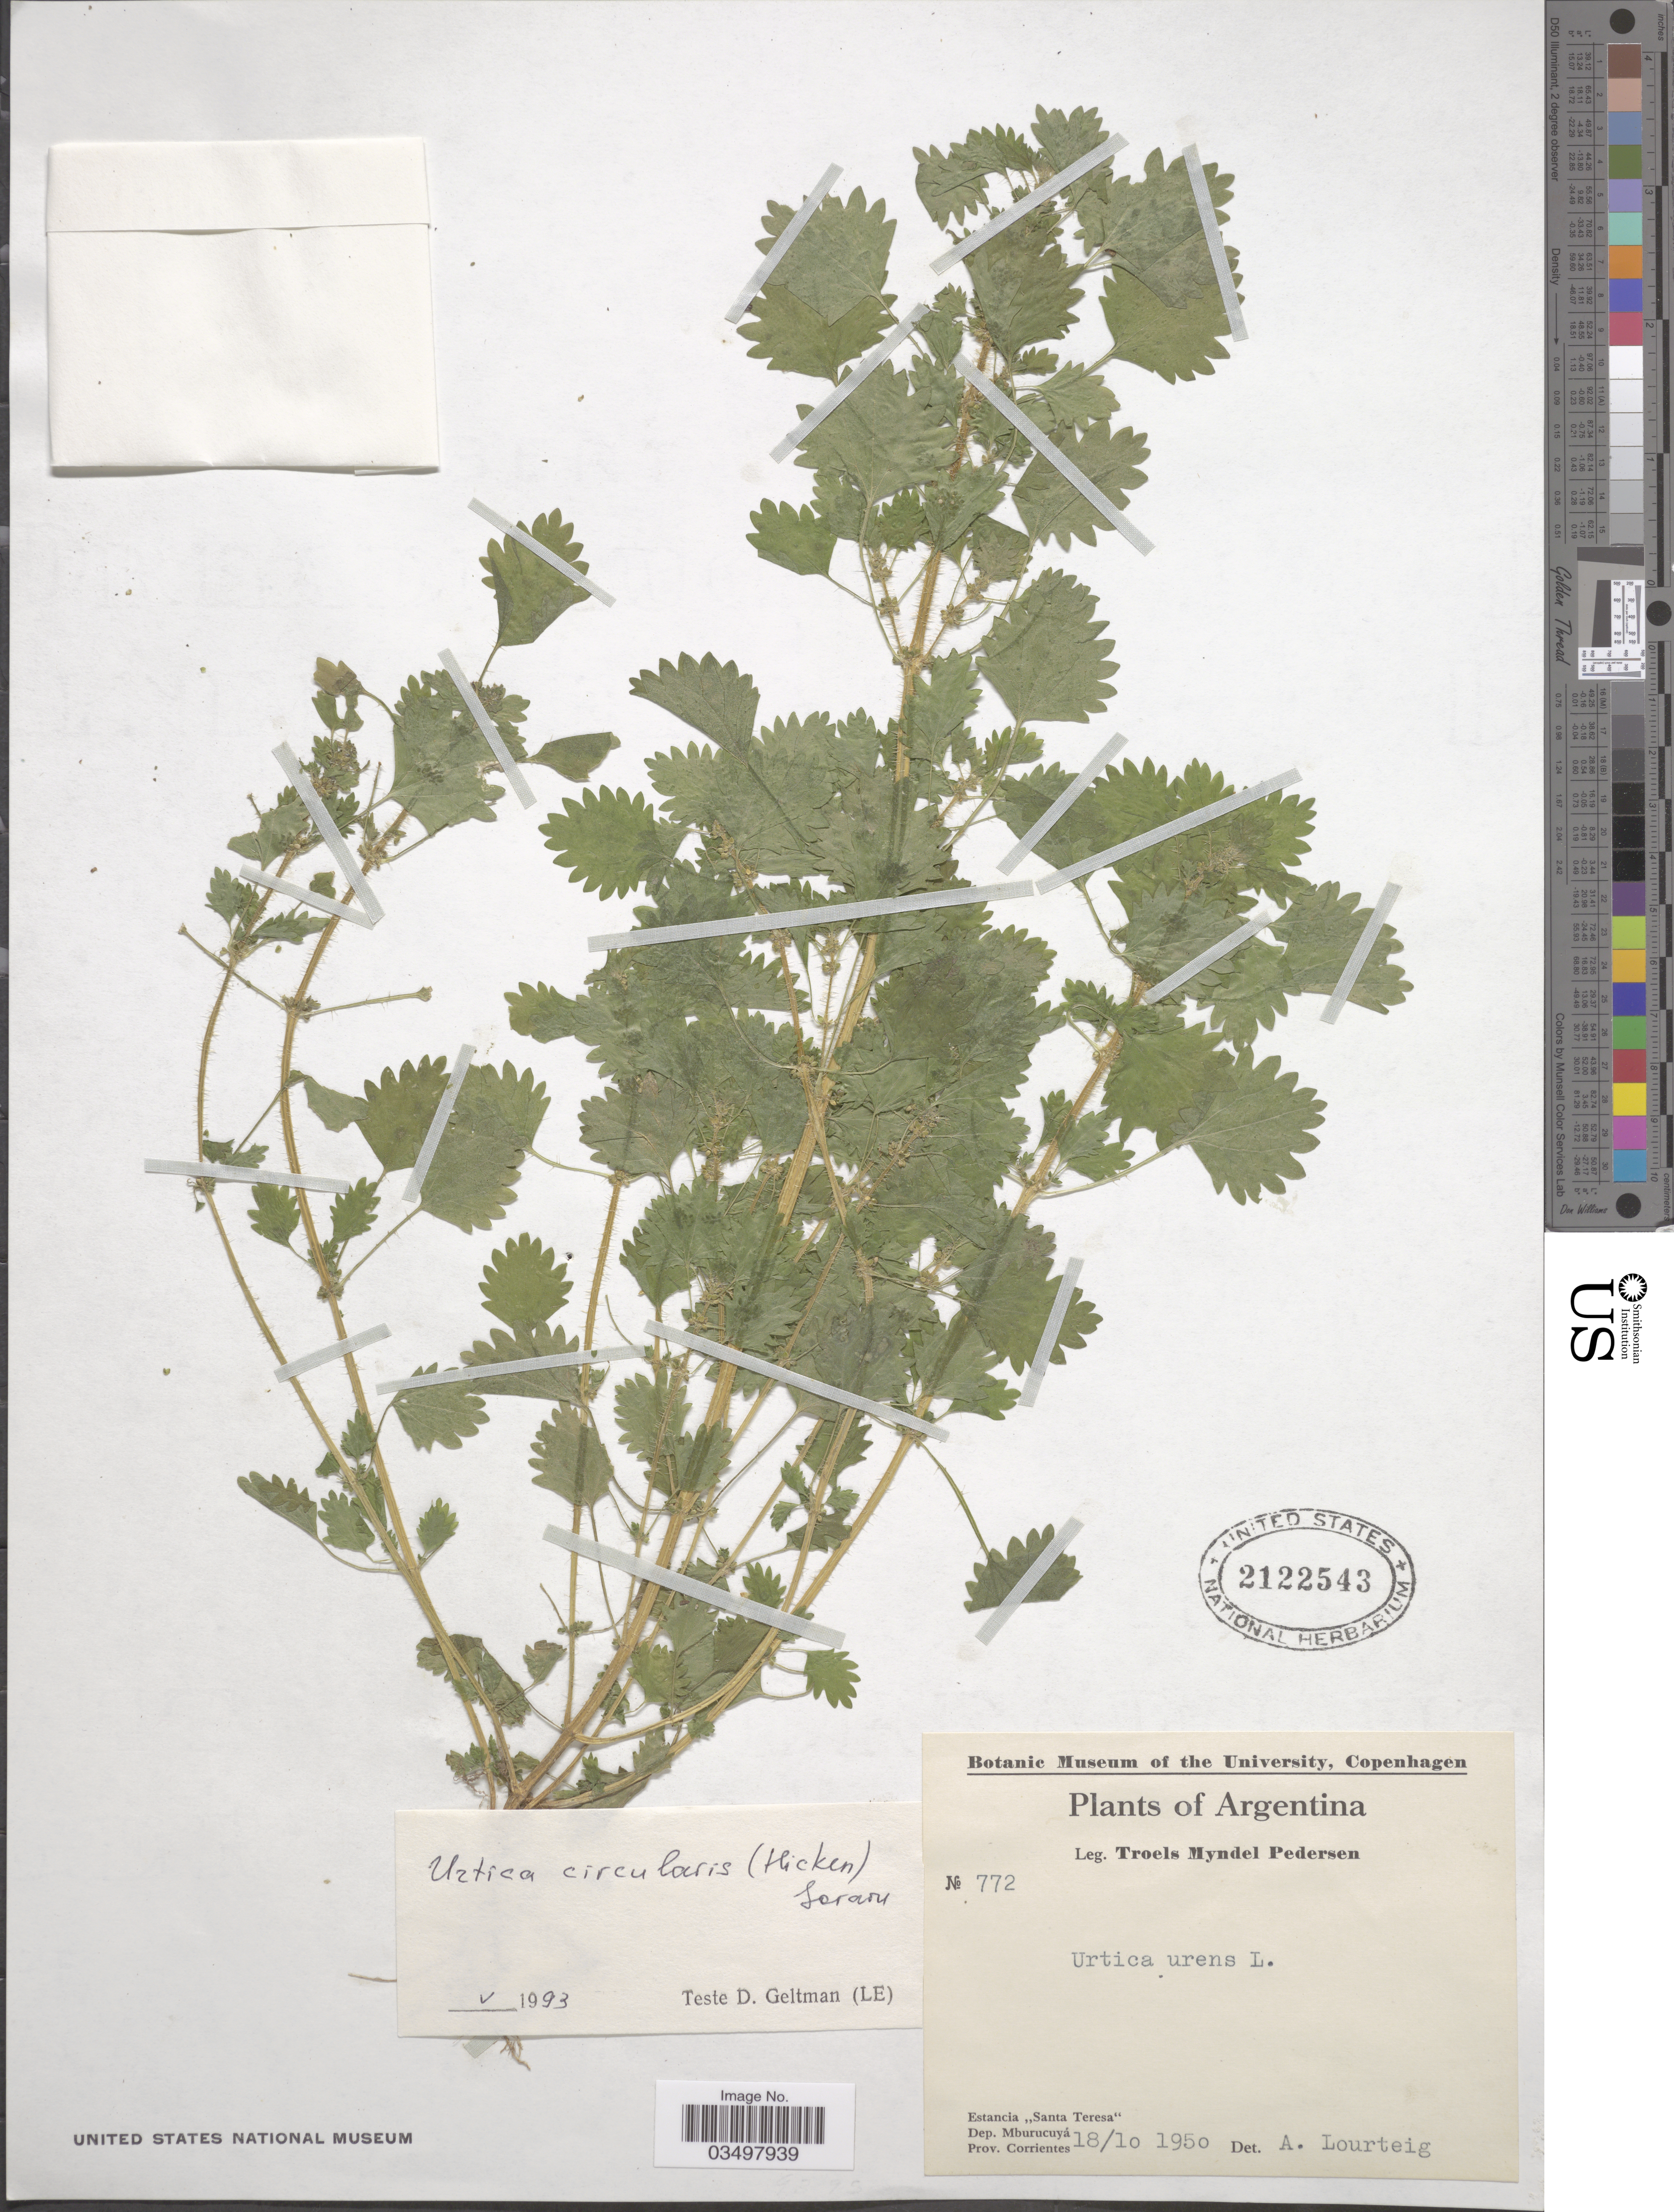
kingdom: Plantae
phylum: Tracheophyta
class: Magnoliopsida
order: Rosales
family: Urticaceae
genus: Urtica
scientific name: Urtica circularis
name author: (Hicken) Sorarú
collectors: T. Pederson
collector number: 772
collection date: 1950-10-18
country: Argentina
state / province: Corrientes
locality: Estancia "Santa Teresa". Dep. Mburucuyá.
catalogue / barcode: US 2122543